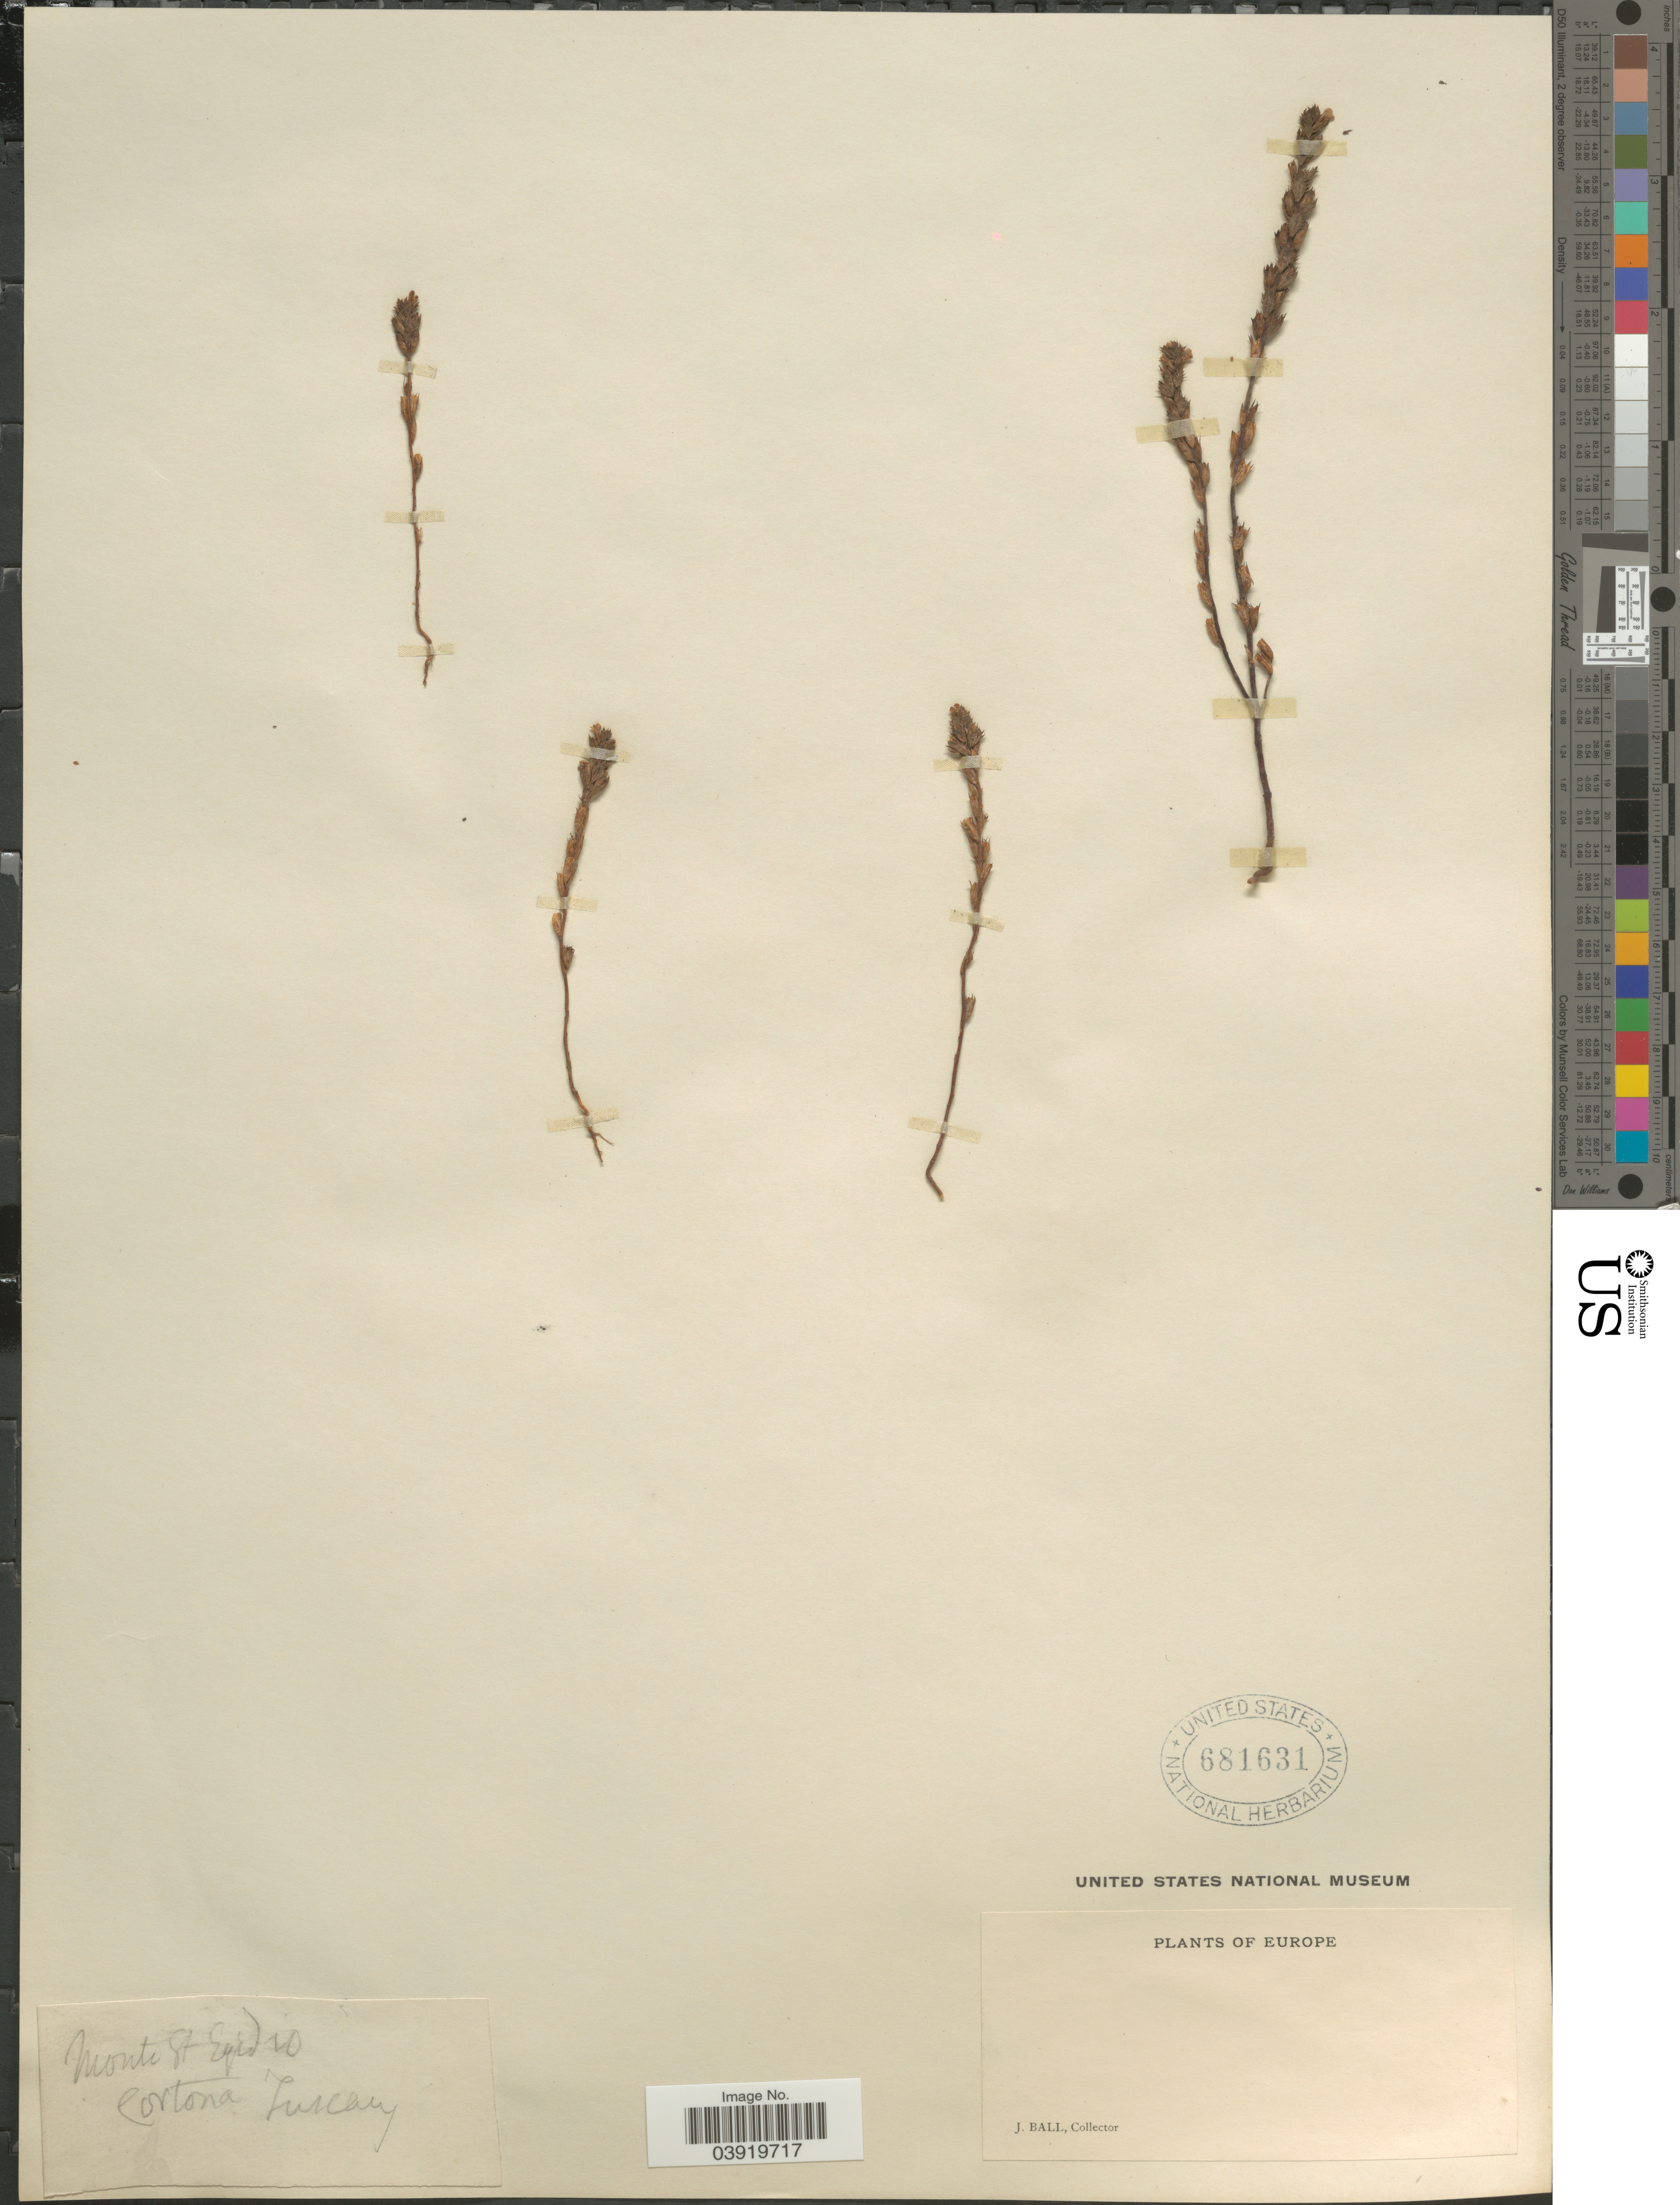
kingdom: Plantae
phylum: Tracheophyta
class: Magnoliopsida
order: Lamiales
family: Orobanchaceae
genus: Euphrasia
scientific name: Euphrasia sp.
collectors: J. Ball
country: Italy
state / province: Tuscany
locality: Monte St. Equidio. Cortona.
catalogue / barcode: US 681631